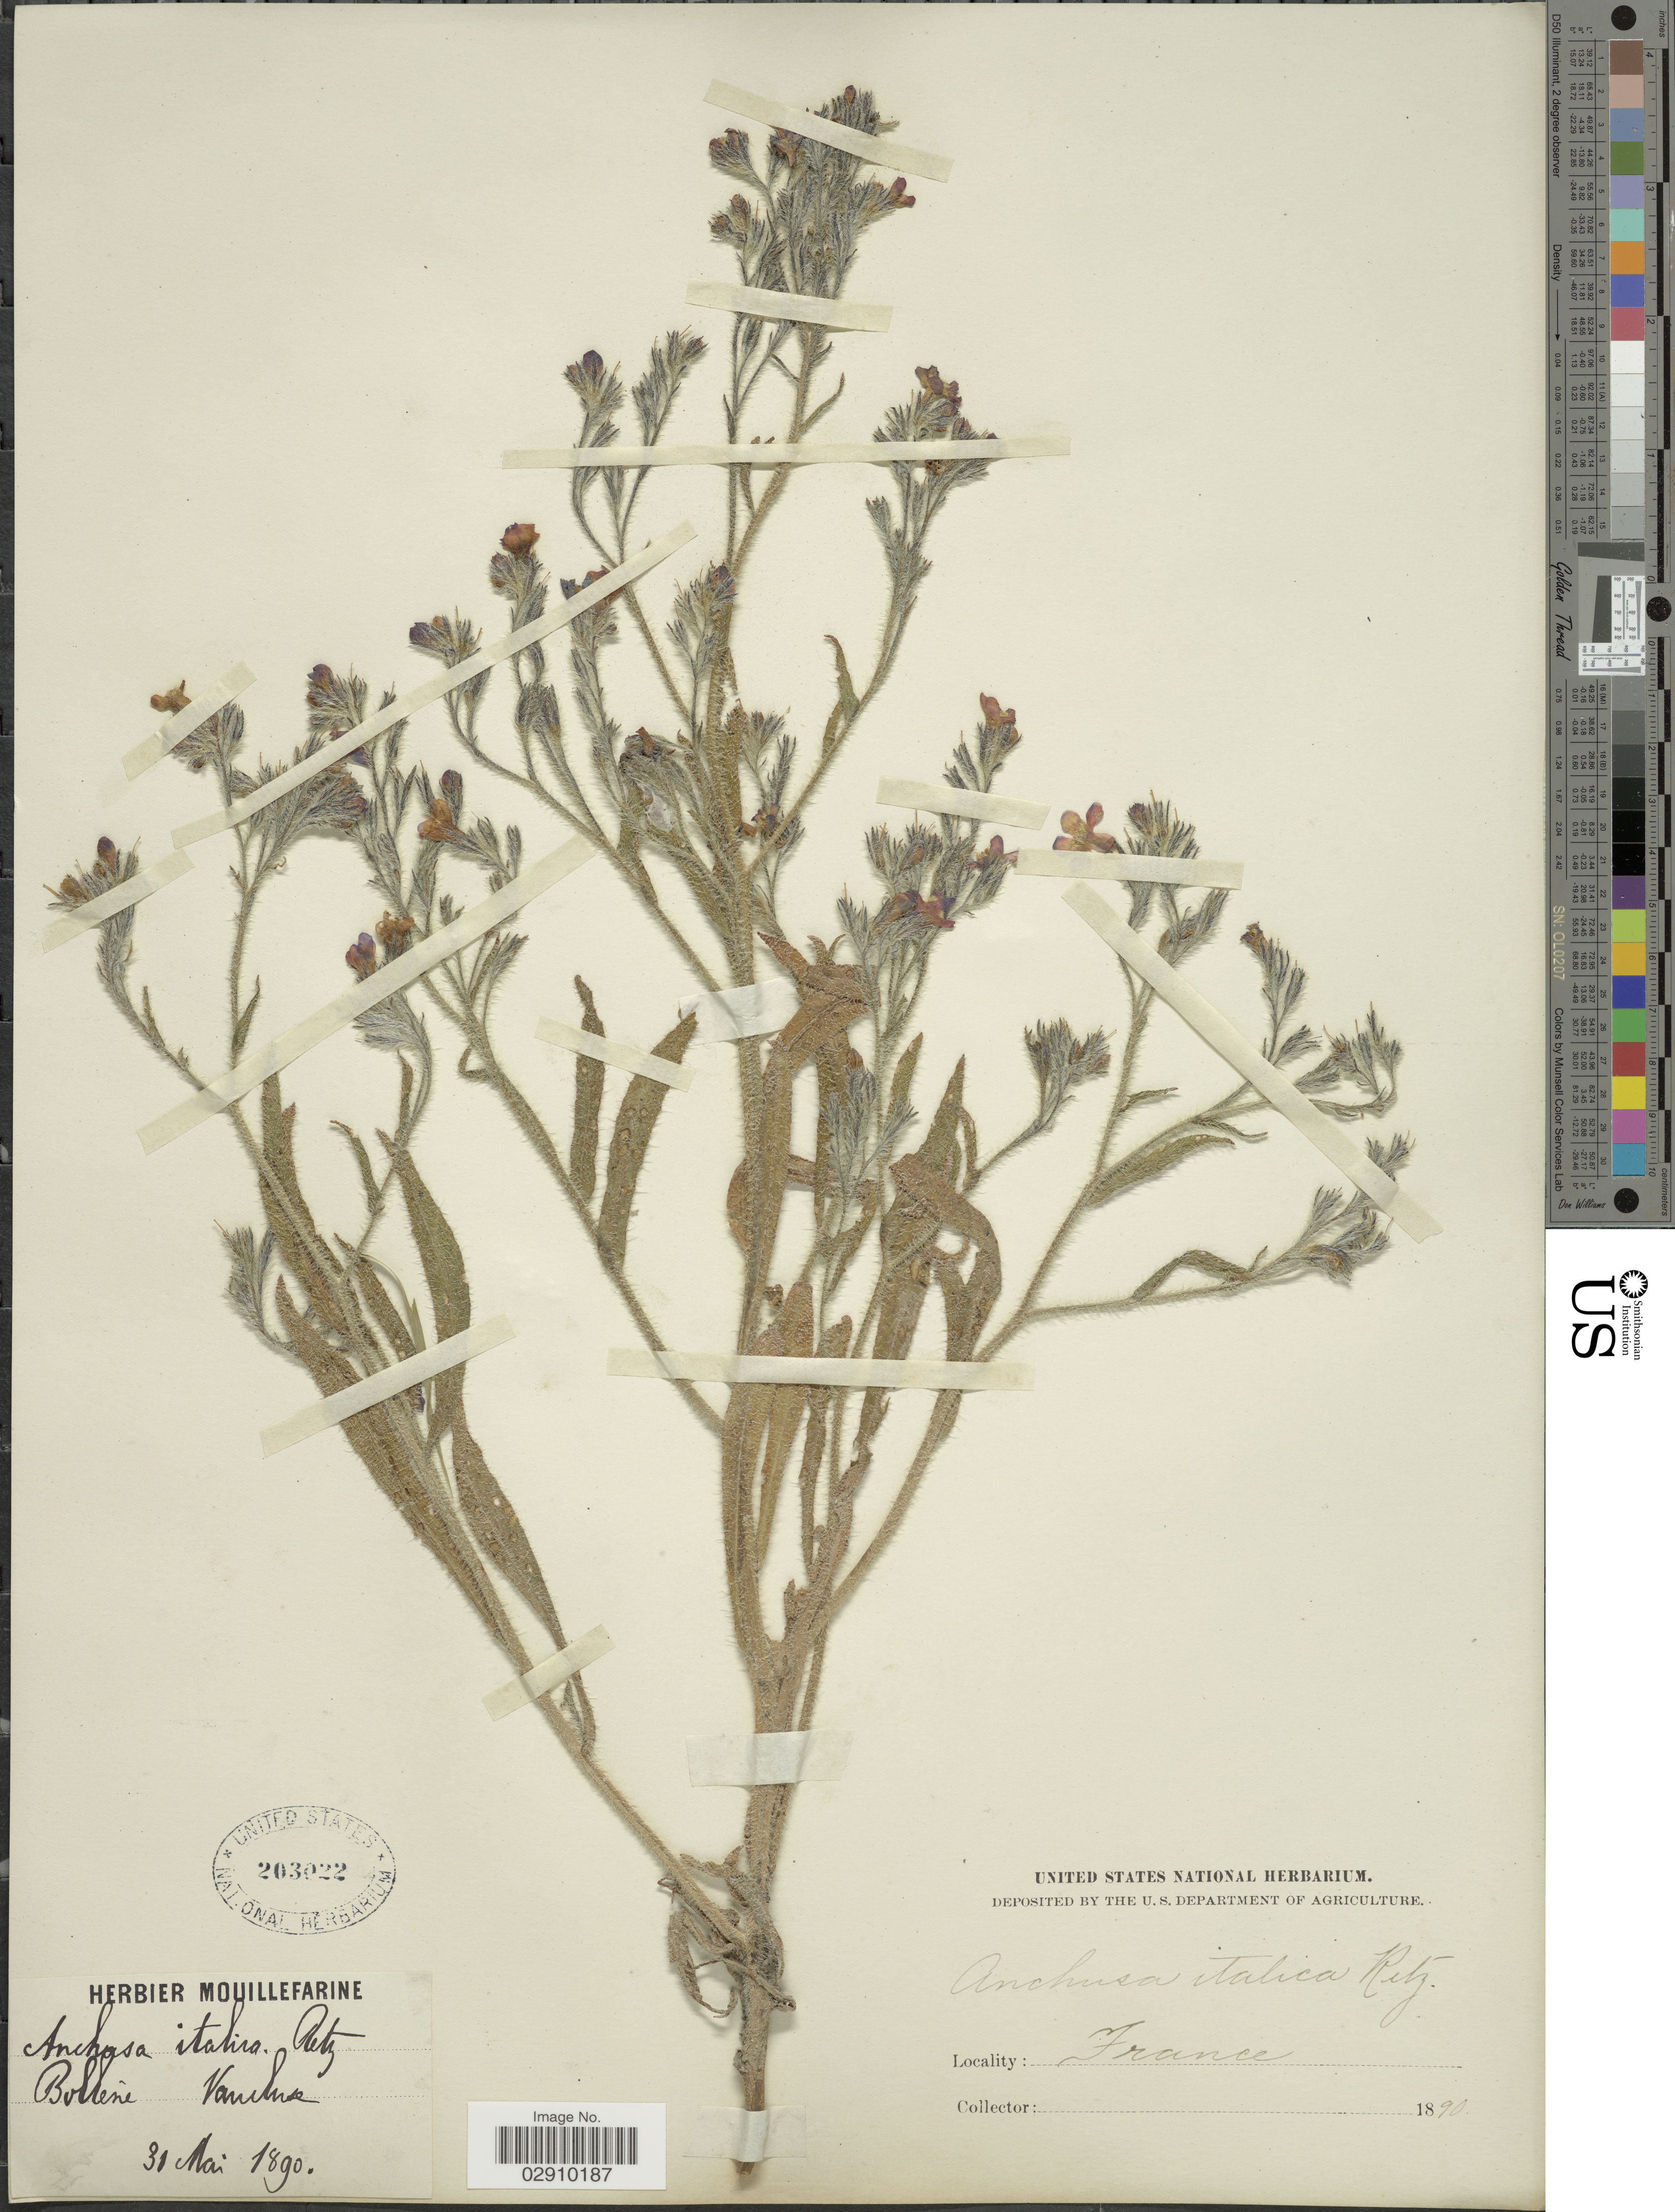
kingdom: Plantae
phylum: Tracheophyta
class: Magnoliopsida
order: Boraginales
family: Boraginaceae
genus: Anchusa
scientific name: Anchusa italica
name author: Retz.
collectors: ex herb. Mouillefarine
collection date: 1890-05-31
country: France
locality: Bollené Vancluse.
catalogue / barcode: US 203022